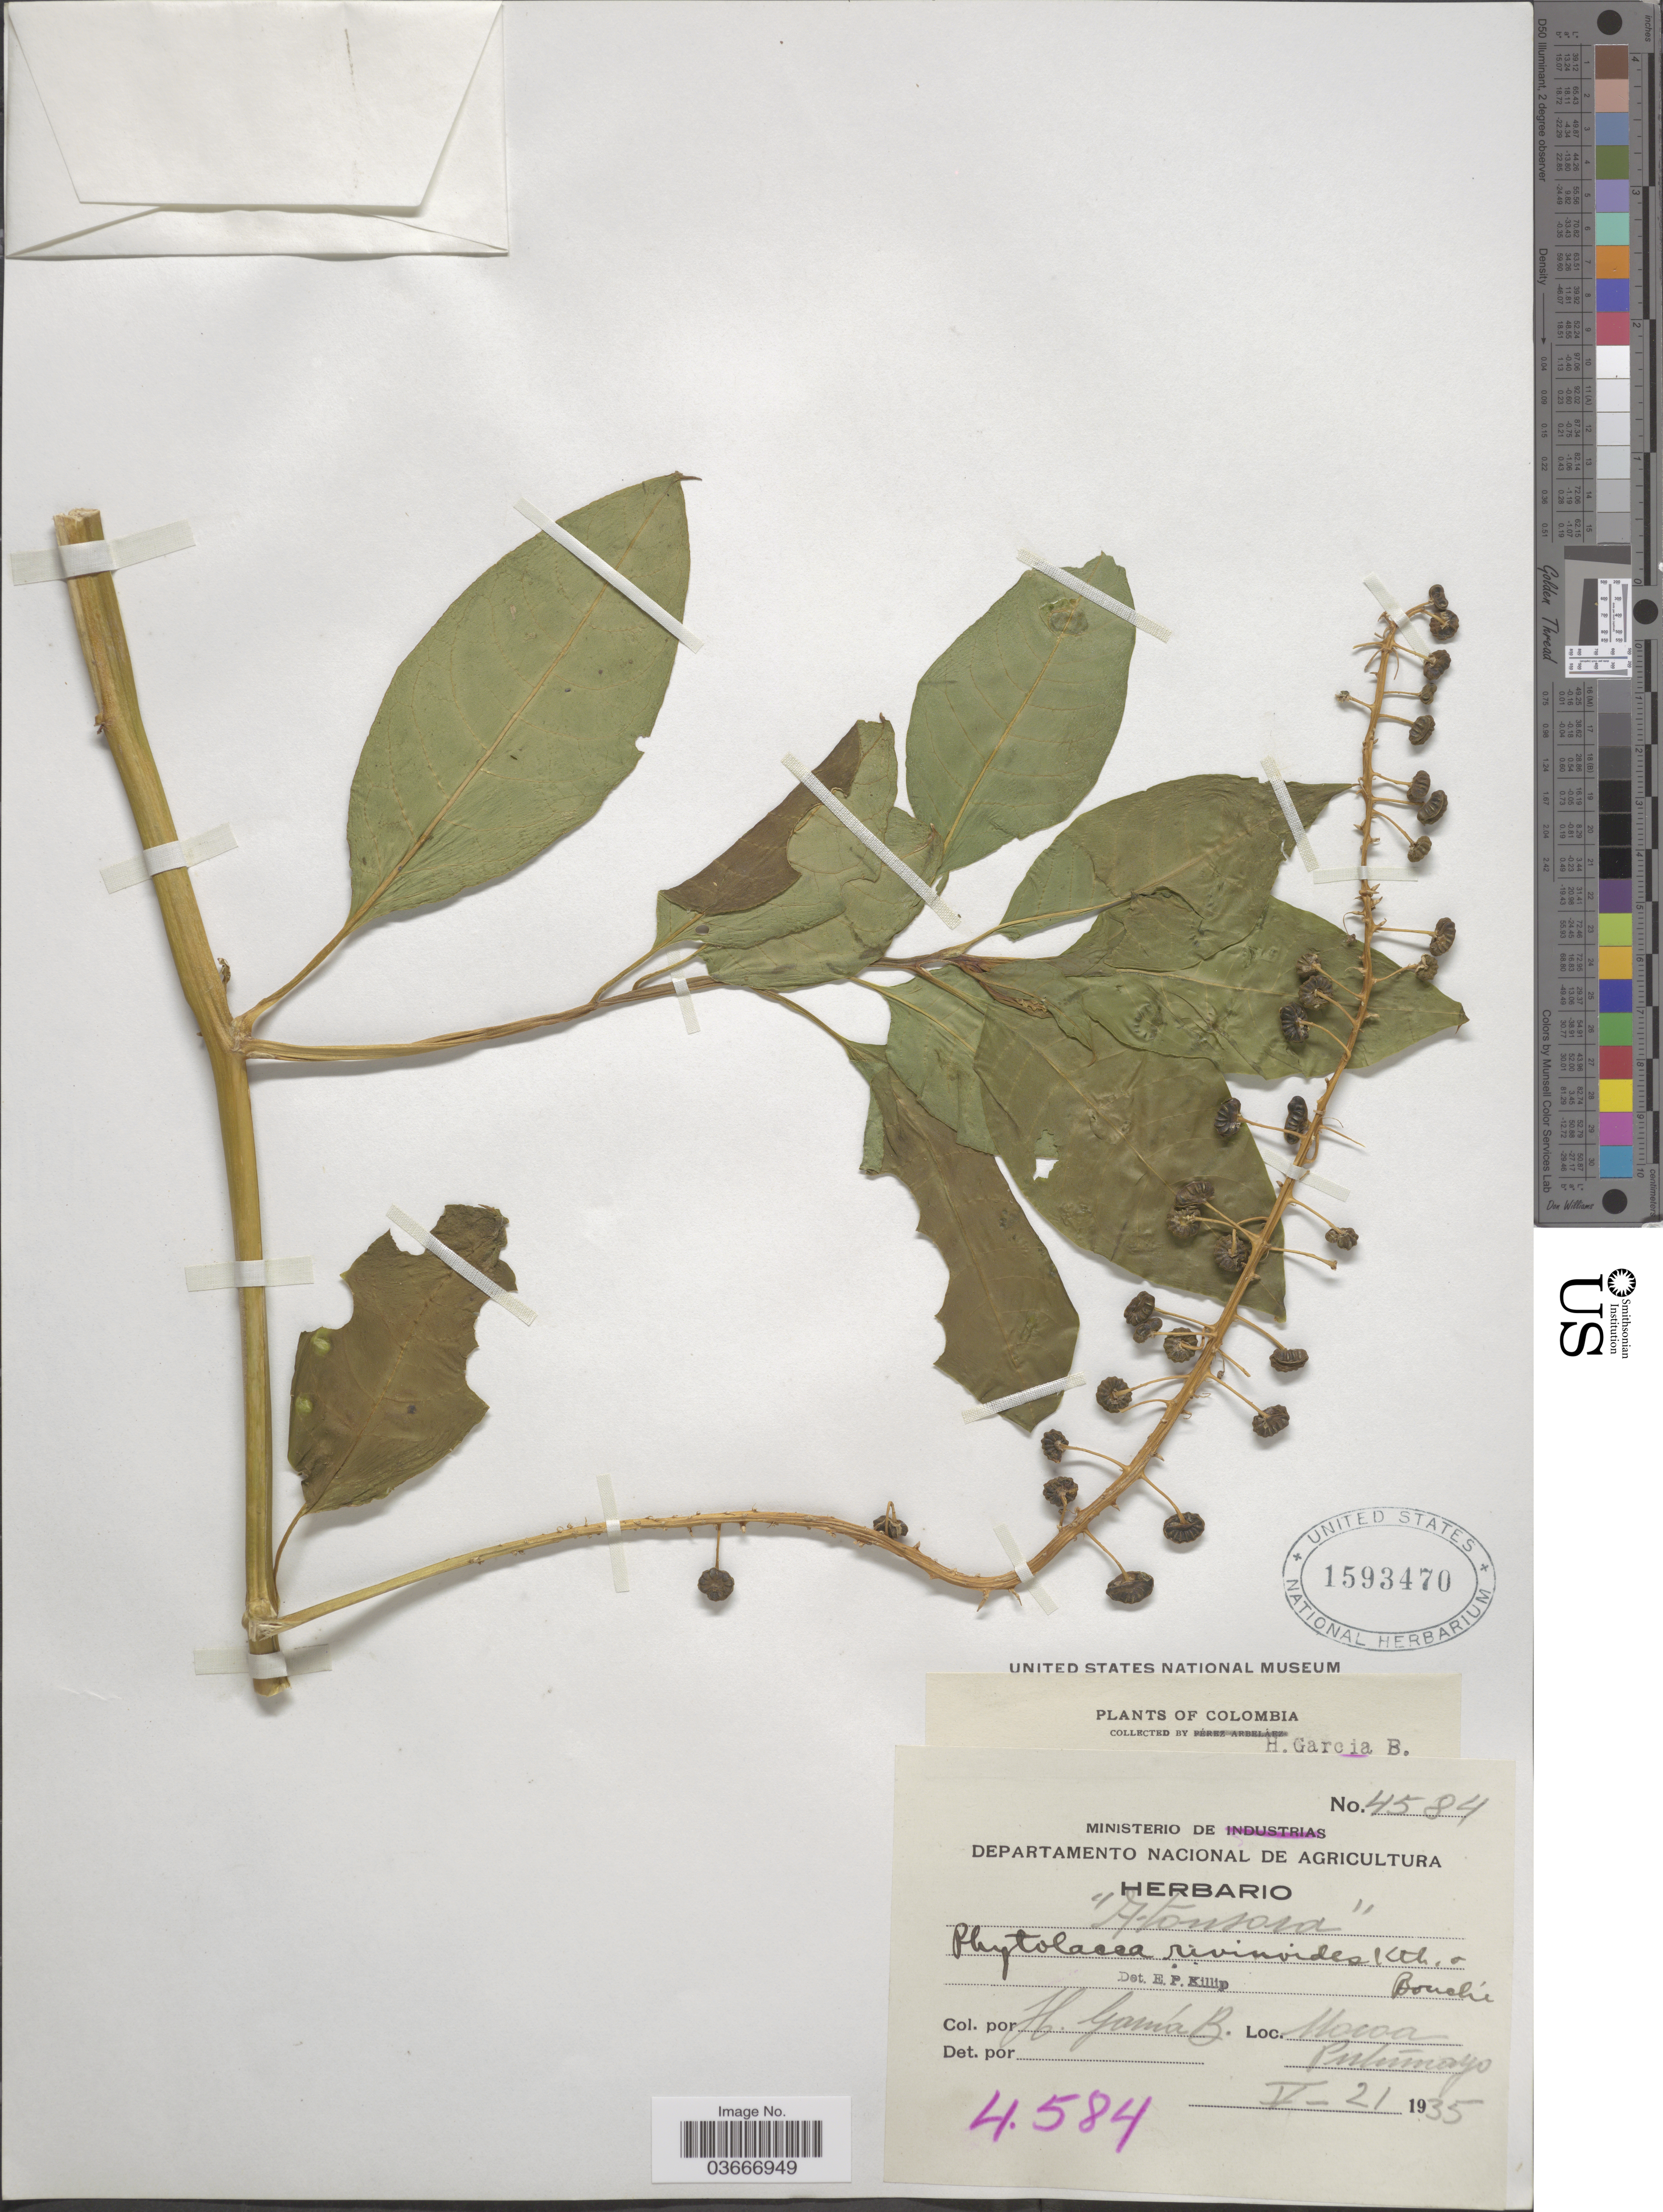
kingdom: Plantae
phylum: Tracheophyta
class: Magnoliopsida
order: Caryophyllales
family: Phytolaccaceae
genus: Phytolacca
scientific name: Phytolacca rivinoides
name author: Kunth & C.D. Bouché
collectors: H. García B.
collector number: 4584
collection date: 1935-05-21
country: Colombia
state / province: Putumayo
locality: Mocoa.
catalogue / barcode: US 1593470